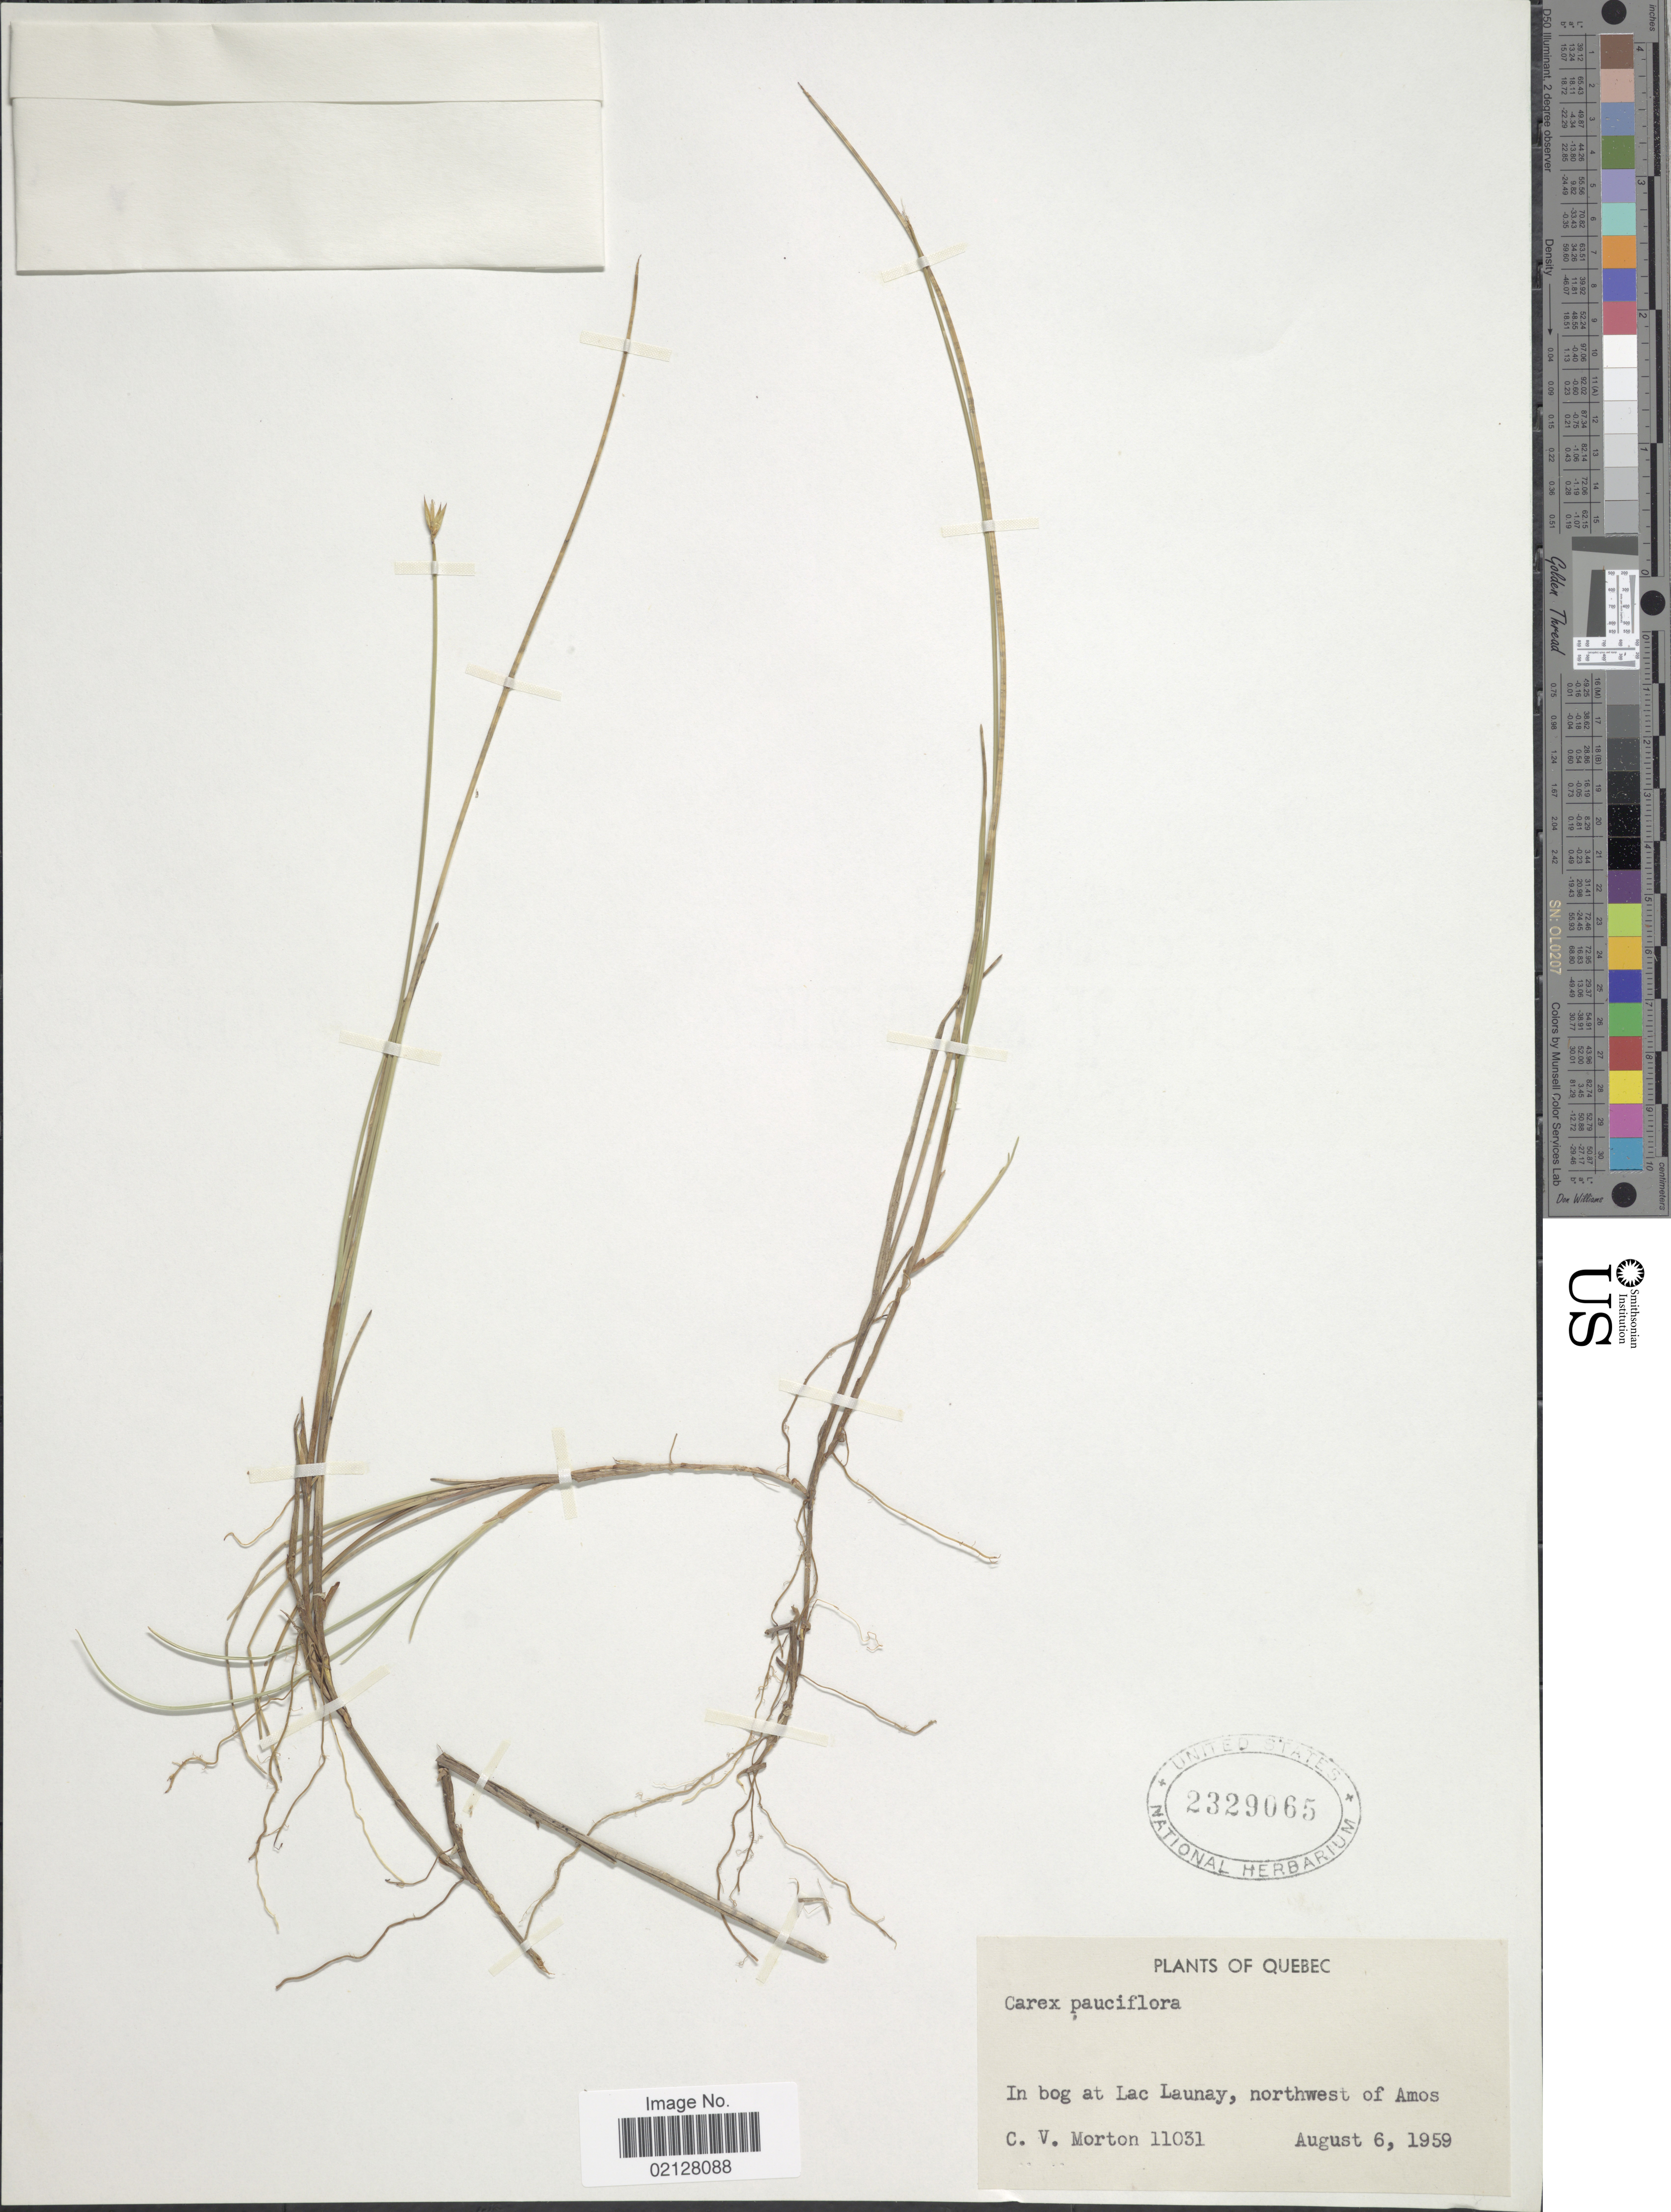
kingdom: Plantae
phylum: Tracheophyta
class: Liliopsida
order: Poales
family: Cyperaceae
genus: Carex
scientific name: Carex pauciflora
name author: Lightf.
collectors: C. V. Morton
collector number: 11031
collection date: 1959-08-06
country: Canada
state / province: Quebec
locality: In bog at Lac Launay, northwest of Amos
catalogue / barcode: US 2329065